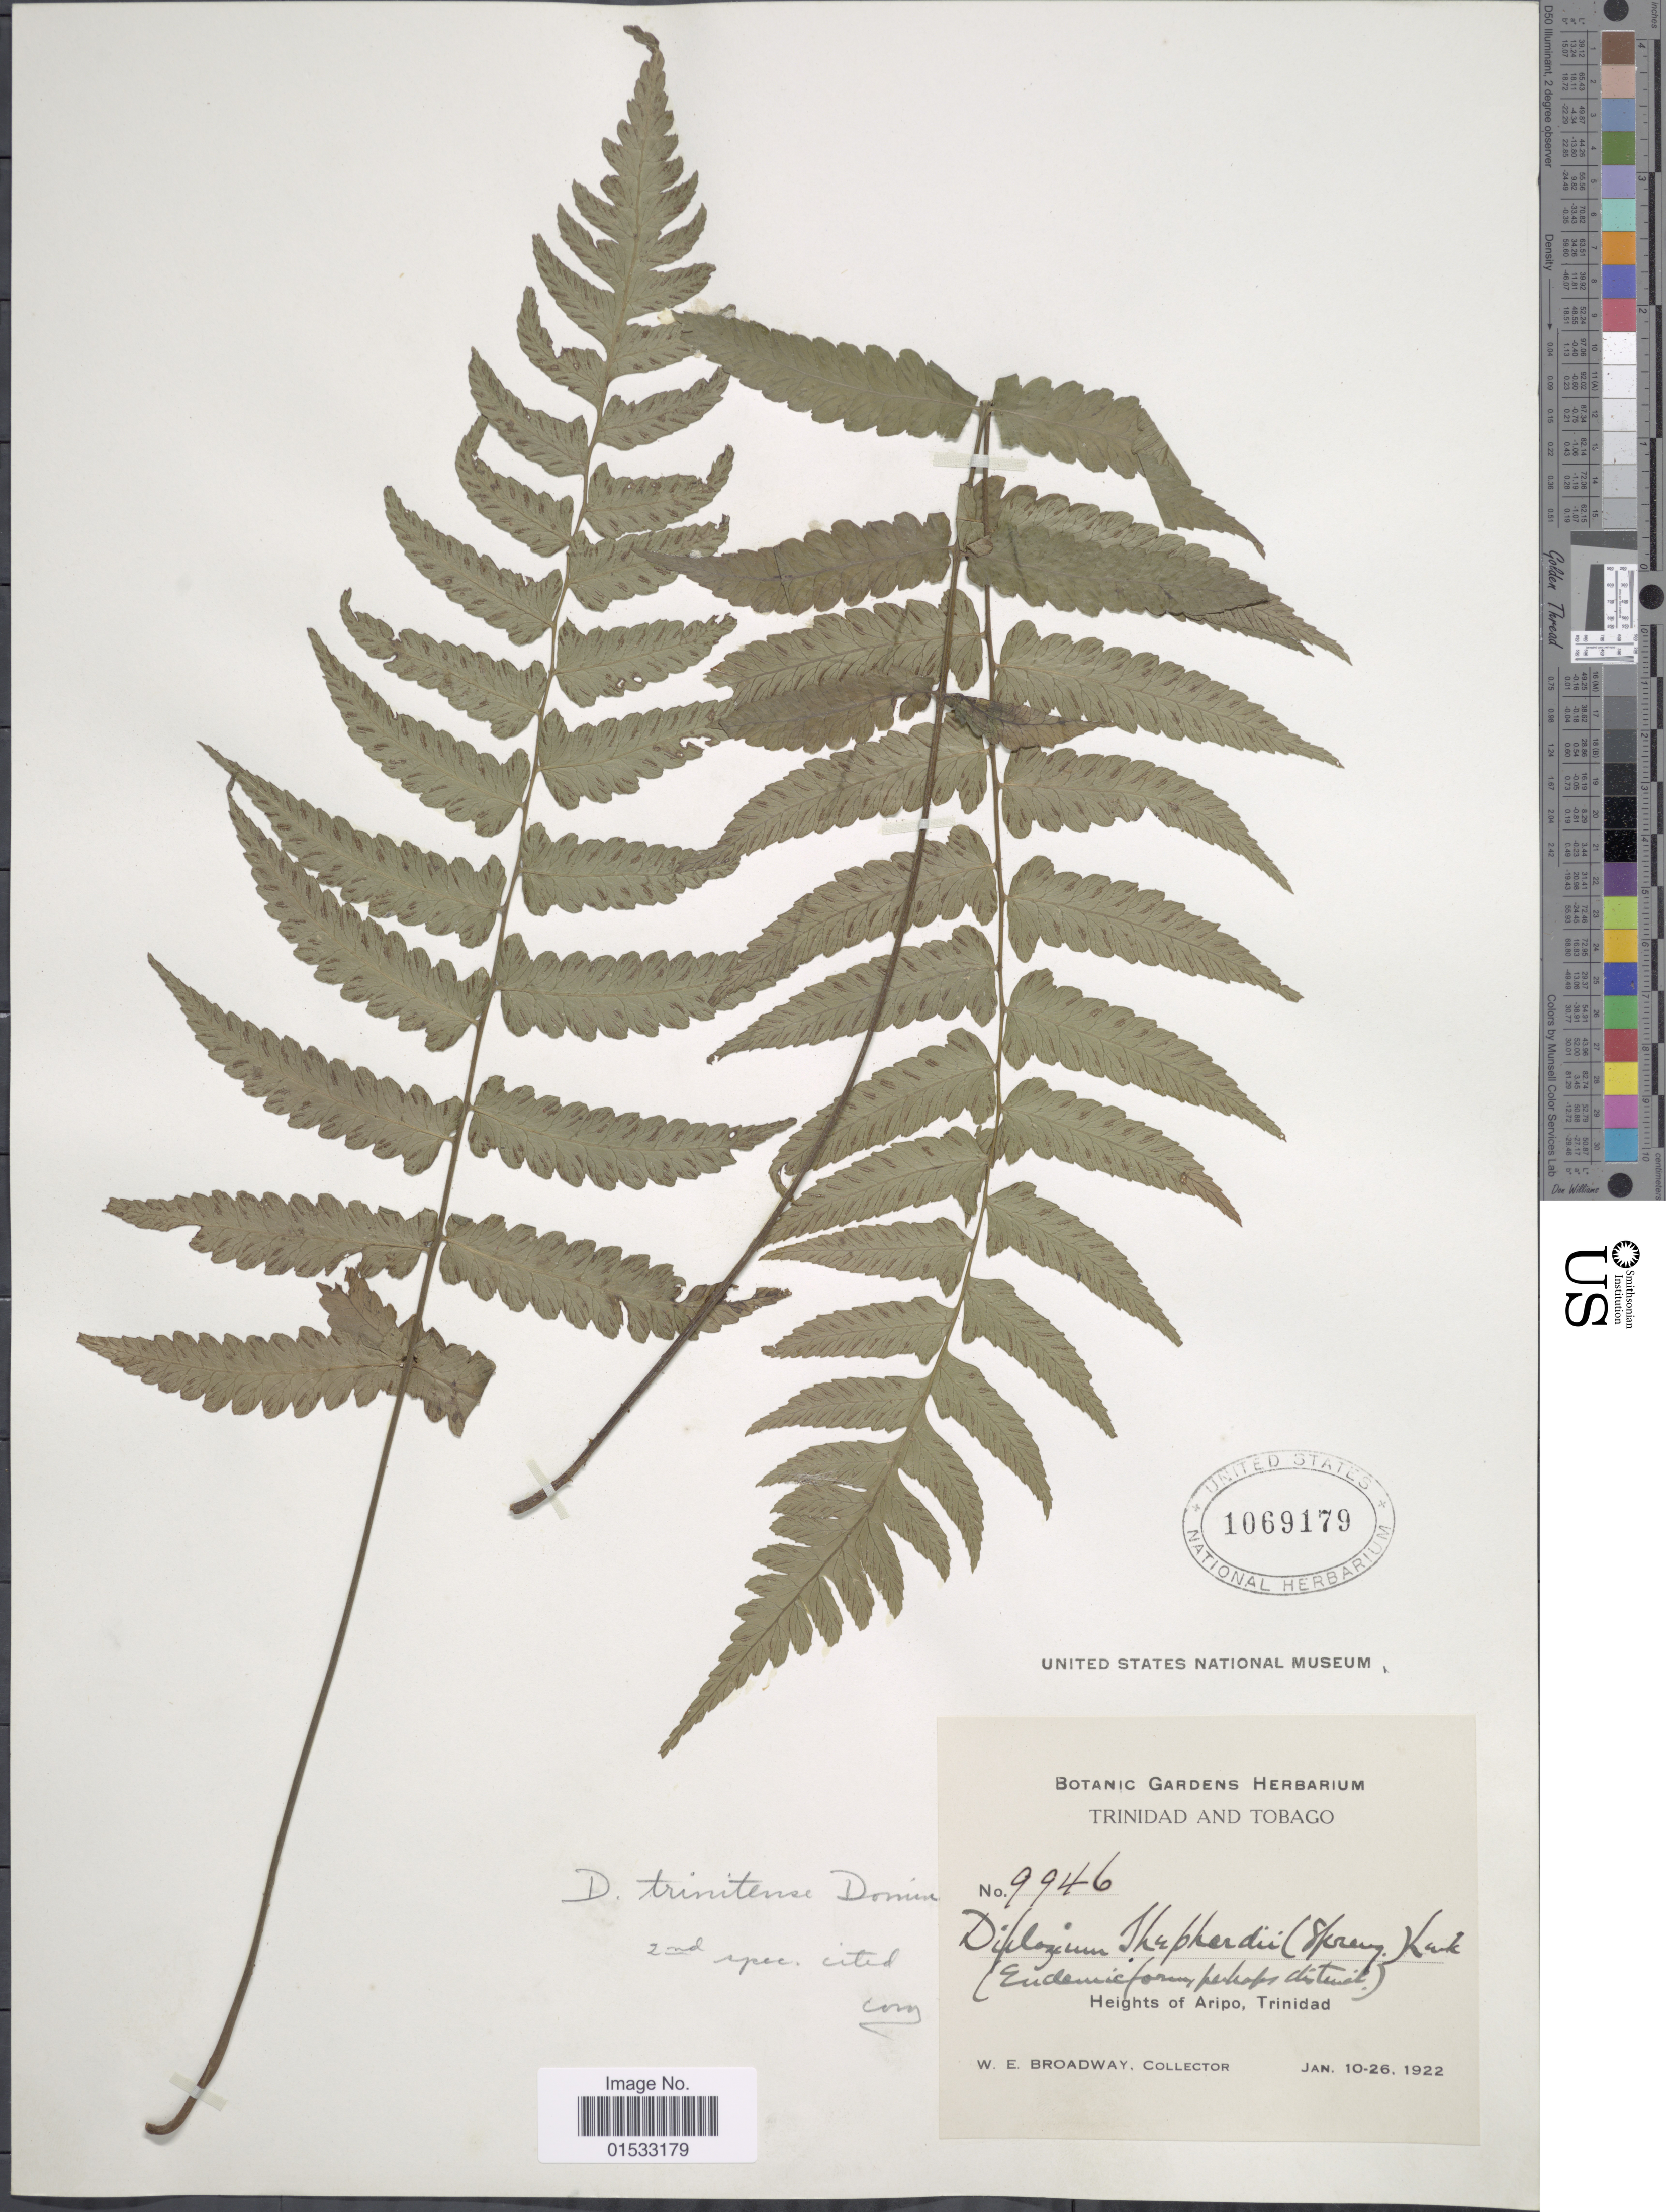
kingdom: Plantae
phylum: Tracheophyta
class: Polypodiopsida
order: Polypodiales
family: Athyriaceae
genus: Diplazium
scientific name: Diplazium trinitense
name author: Domin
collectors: W. E. Broadway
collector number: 9946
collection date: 1922-01-10/1922-01-26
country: Trinidad and Tobago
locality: Heights of Aripo, Trinidad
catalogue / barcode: US 1069179